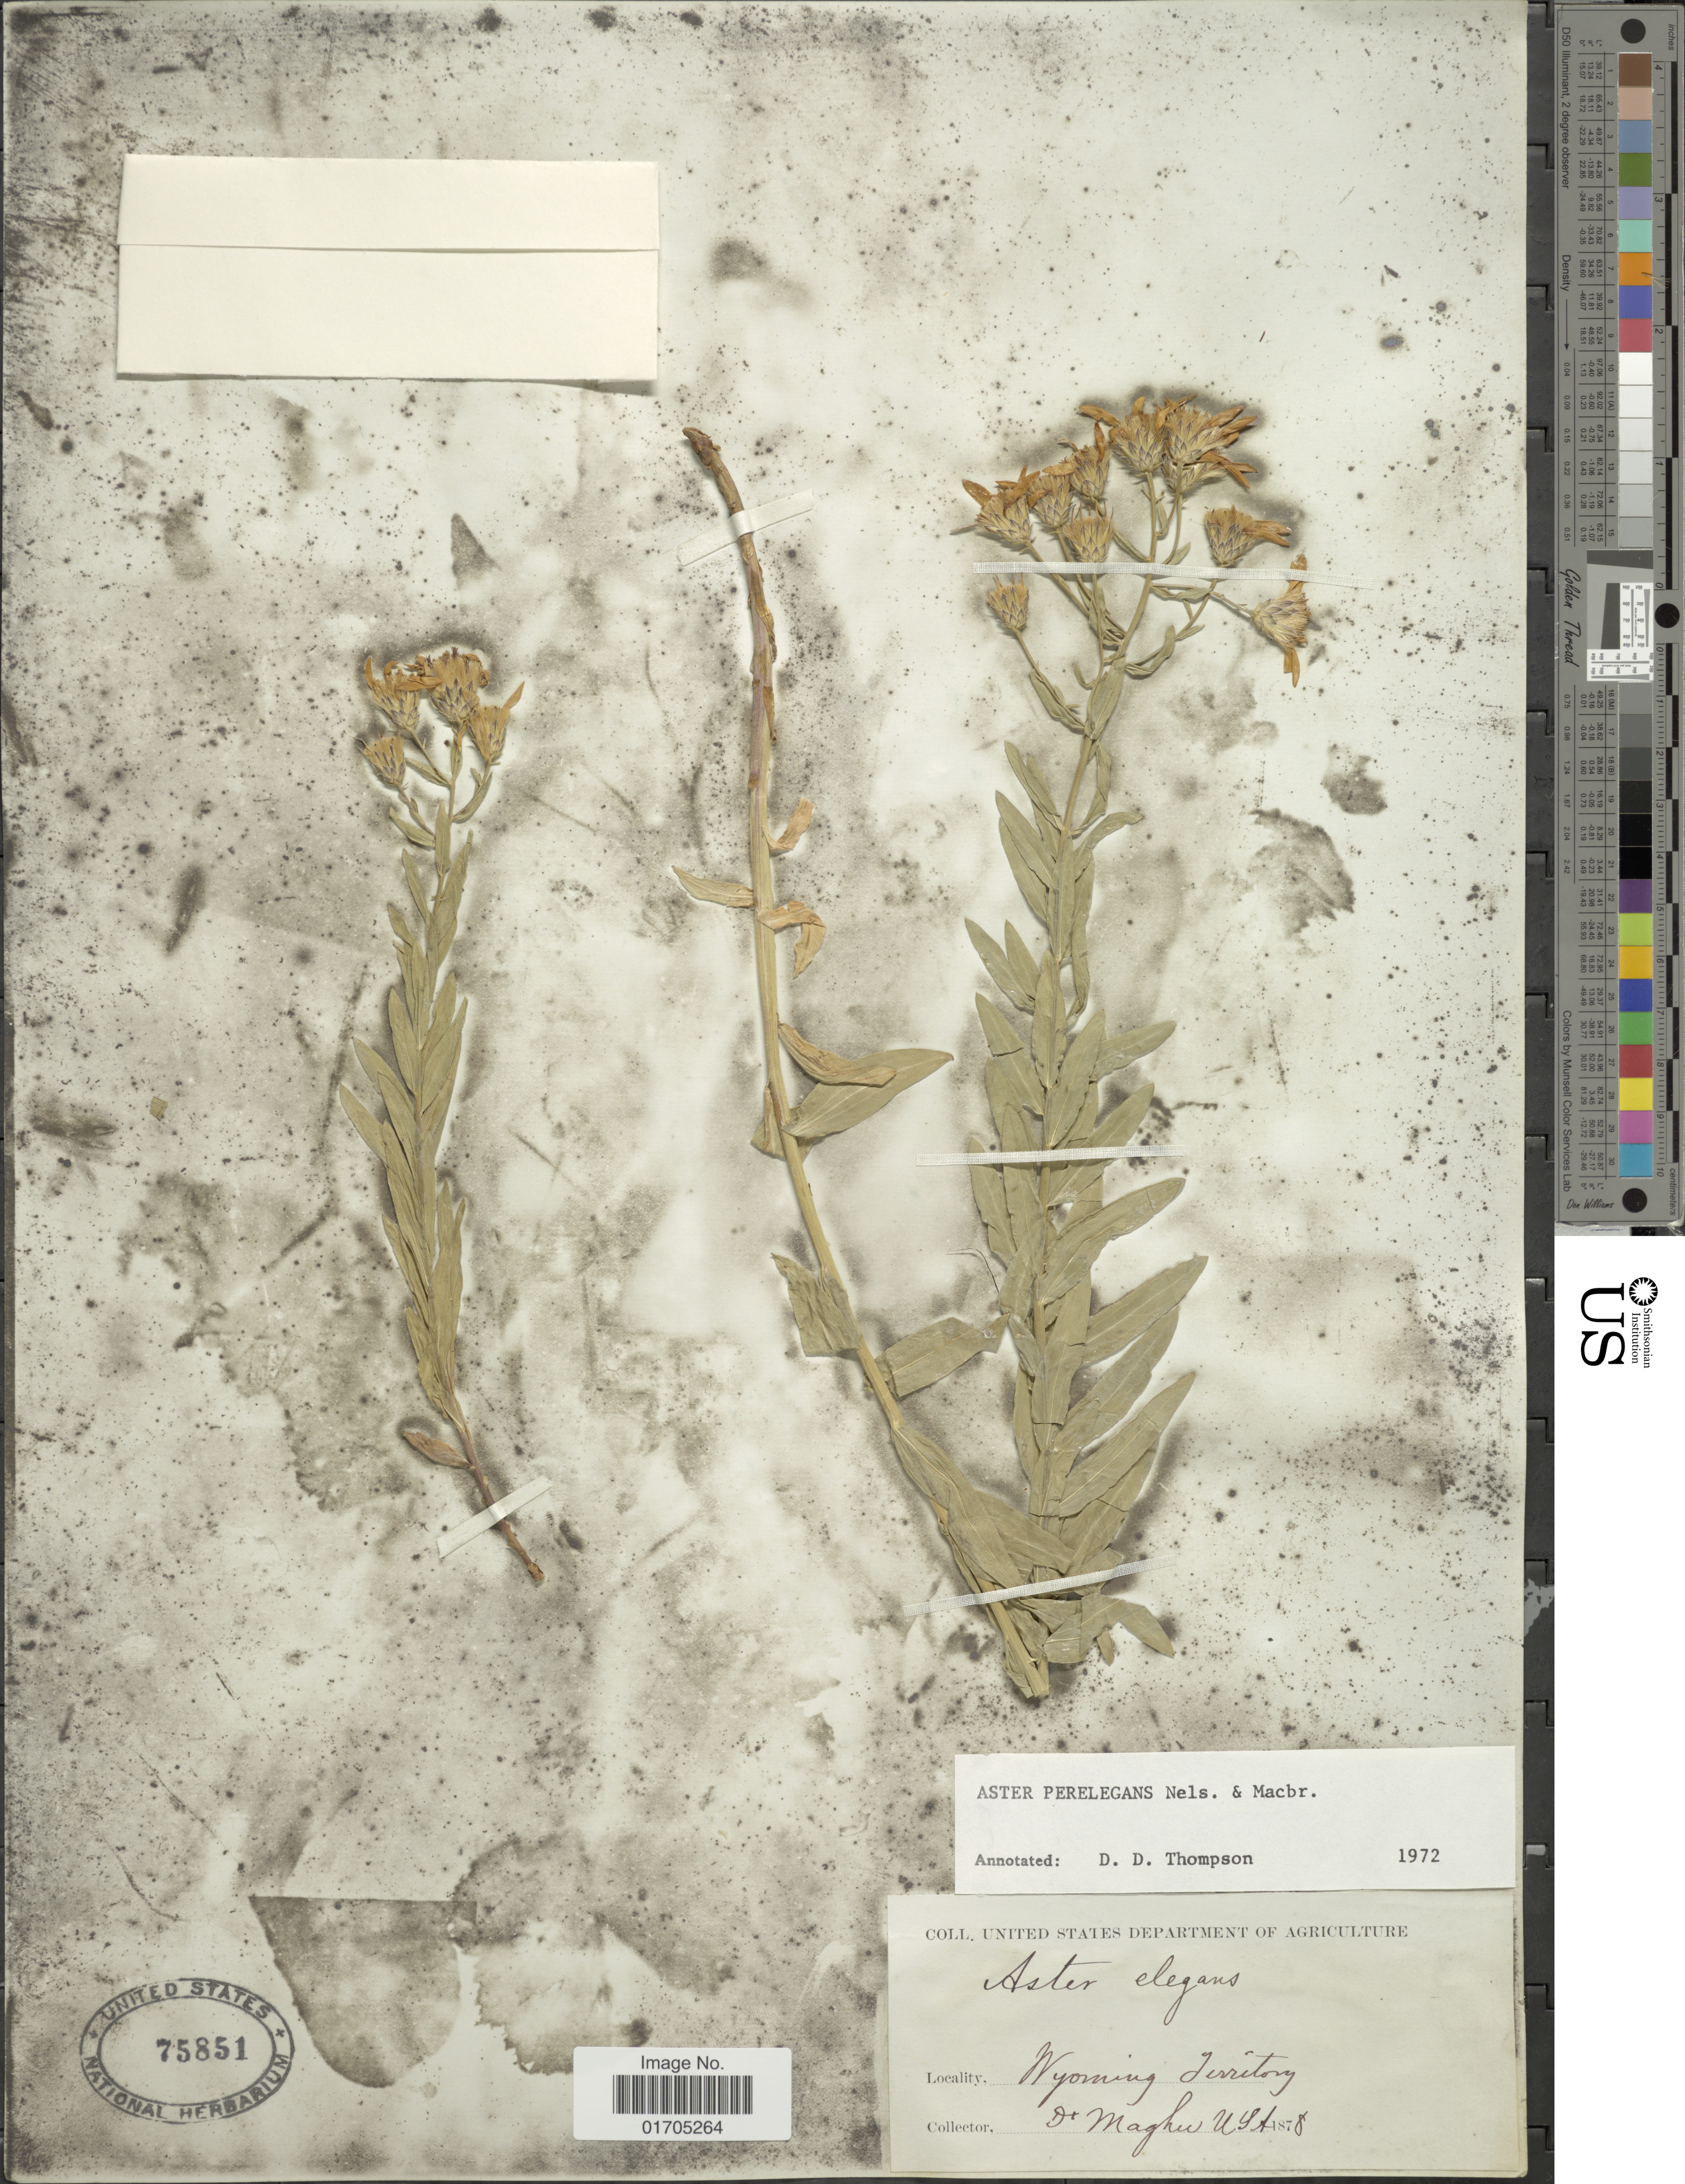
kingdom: Plantae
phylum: Tracheophyta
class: Magnoliopsida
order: Asterales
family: Asteraceae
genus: Eucephalus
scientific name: Eucephalus elegans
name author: Nutt.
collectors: Maghu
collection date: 1878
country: United States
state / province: Wyoming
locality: Wyoming Territory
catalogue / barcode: US 75851